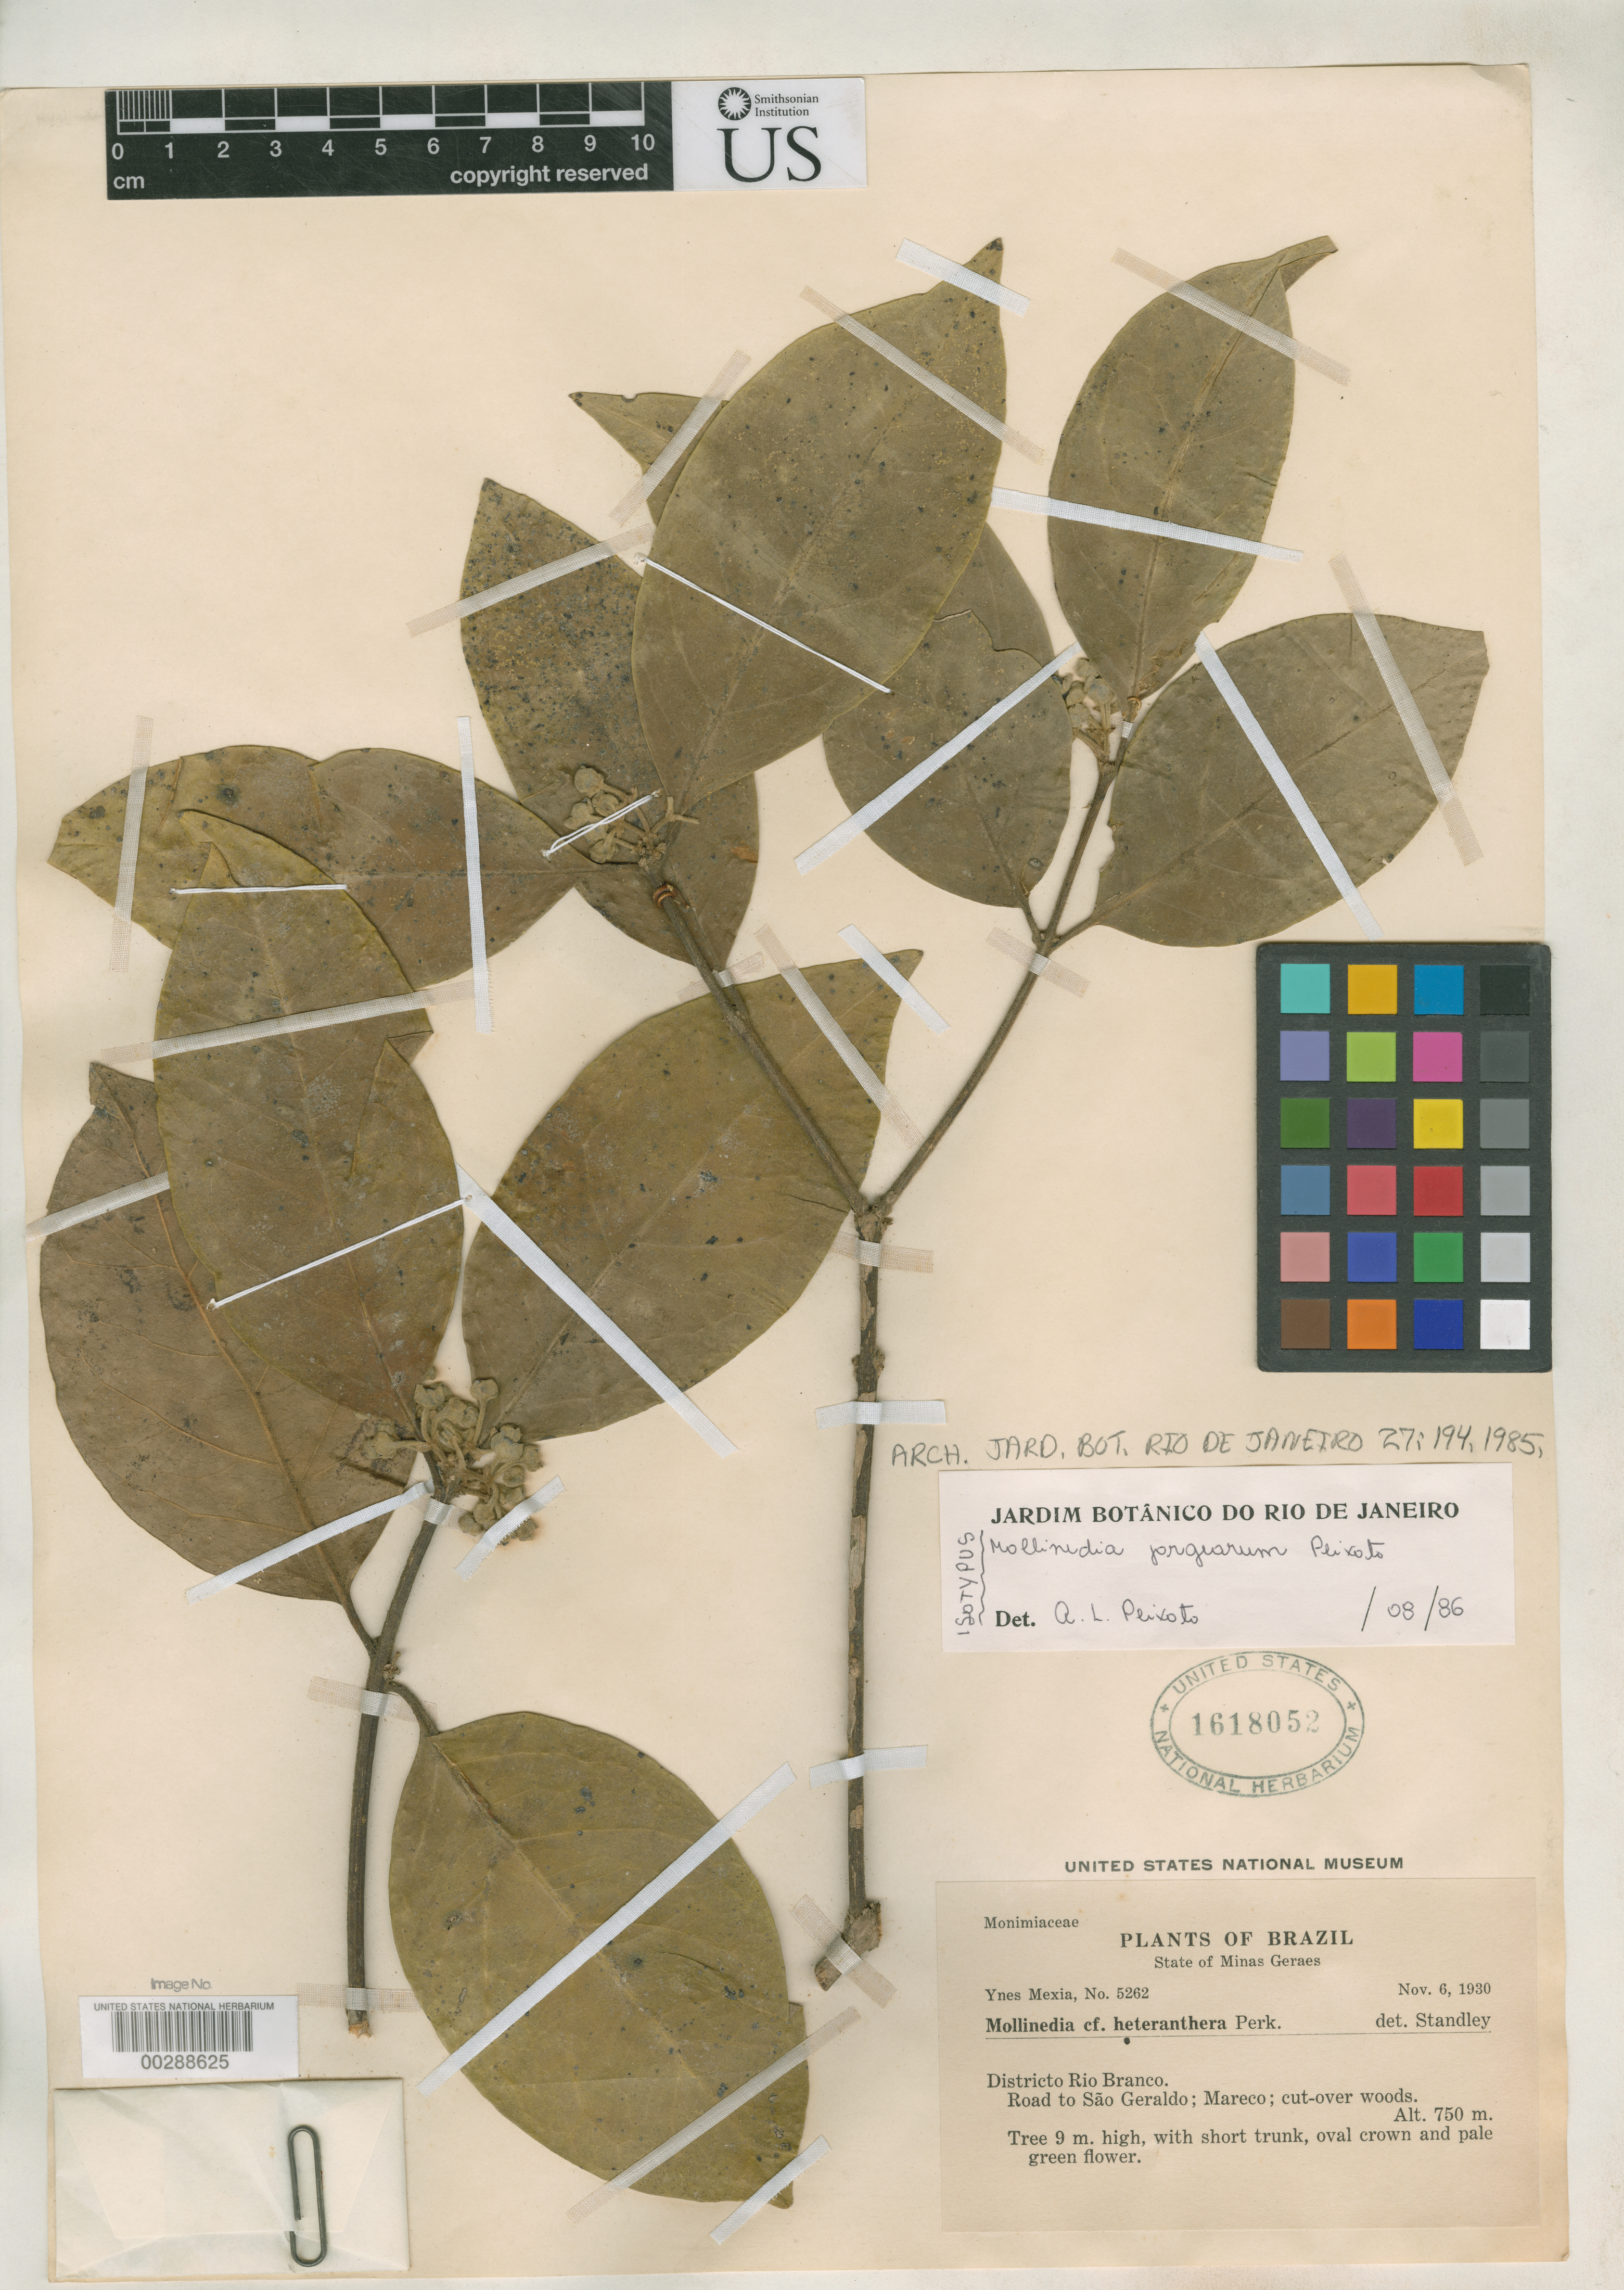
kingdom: Plantae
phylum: Tracheophyta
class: Magnoliopsida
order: Laurales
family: Monimiaceae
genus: Mollinedia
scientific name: Mollinedia jorgearum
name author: Peixoto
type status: Isotype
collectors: Y. Mexia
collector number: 5262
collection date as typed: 06 Nov 1930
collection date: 1930-11-06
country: Brazil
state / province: Minas Gerais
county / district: Rio Branco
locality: Road to Sao Geraldo, Mareco, cut-over woods.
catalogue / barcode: US 1618052